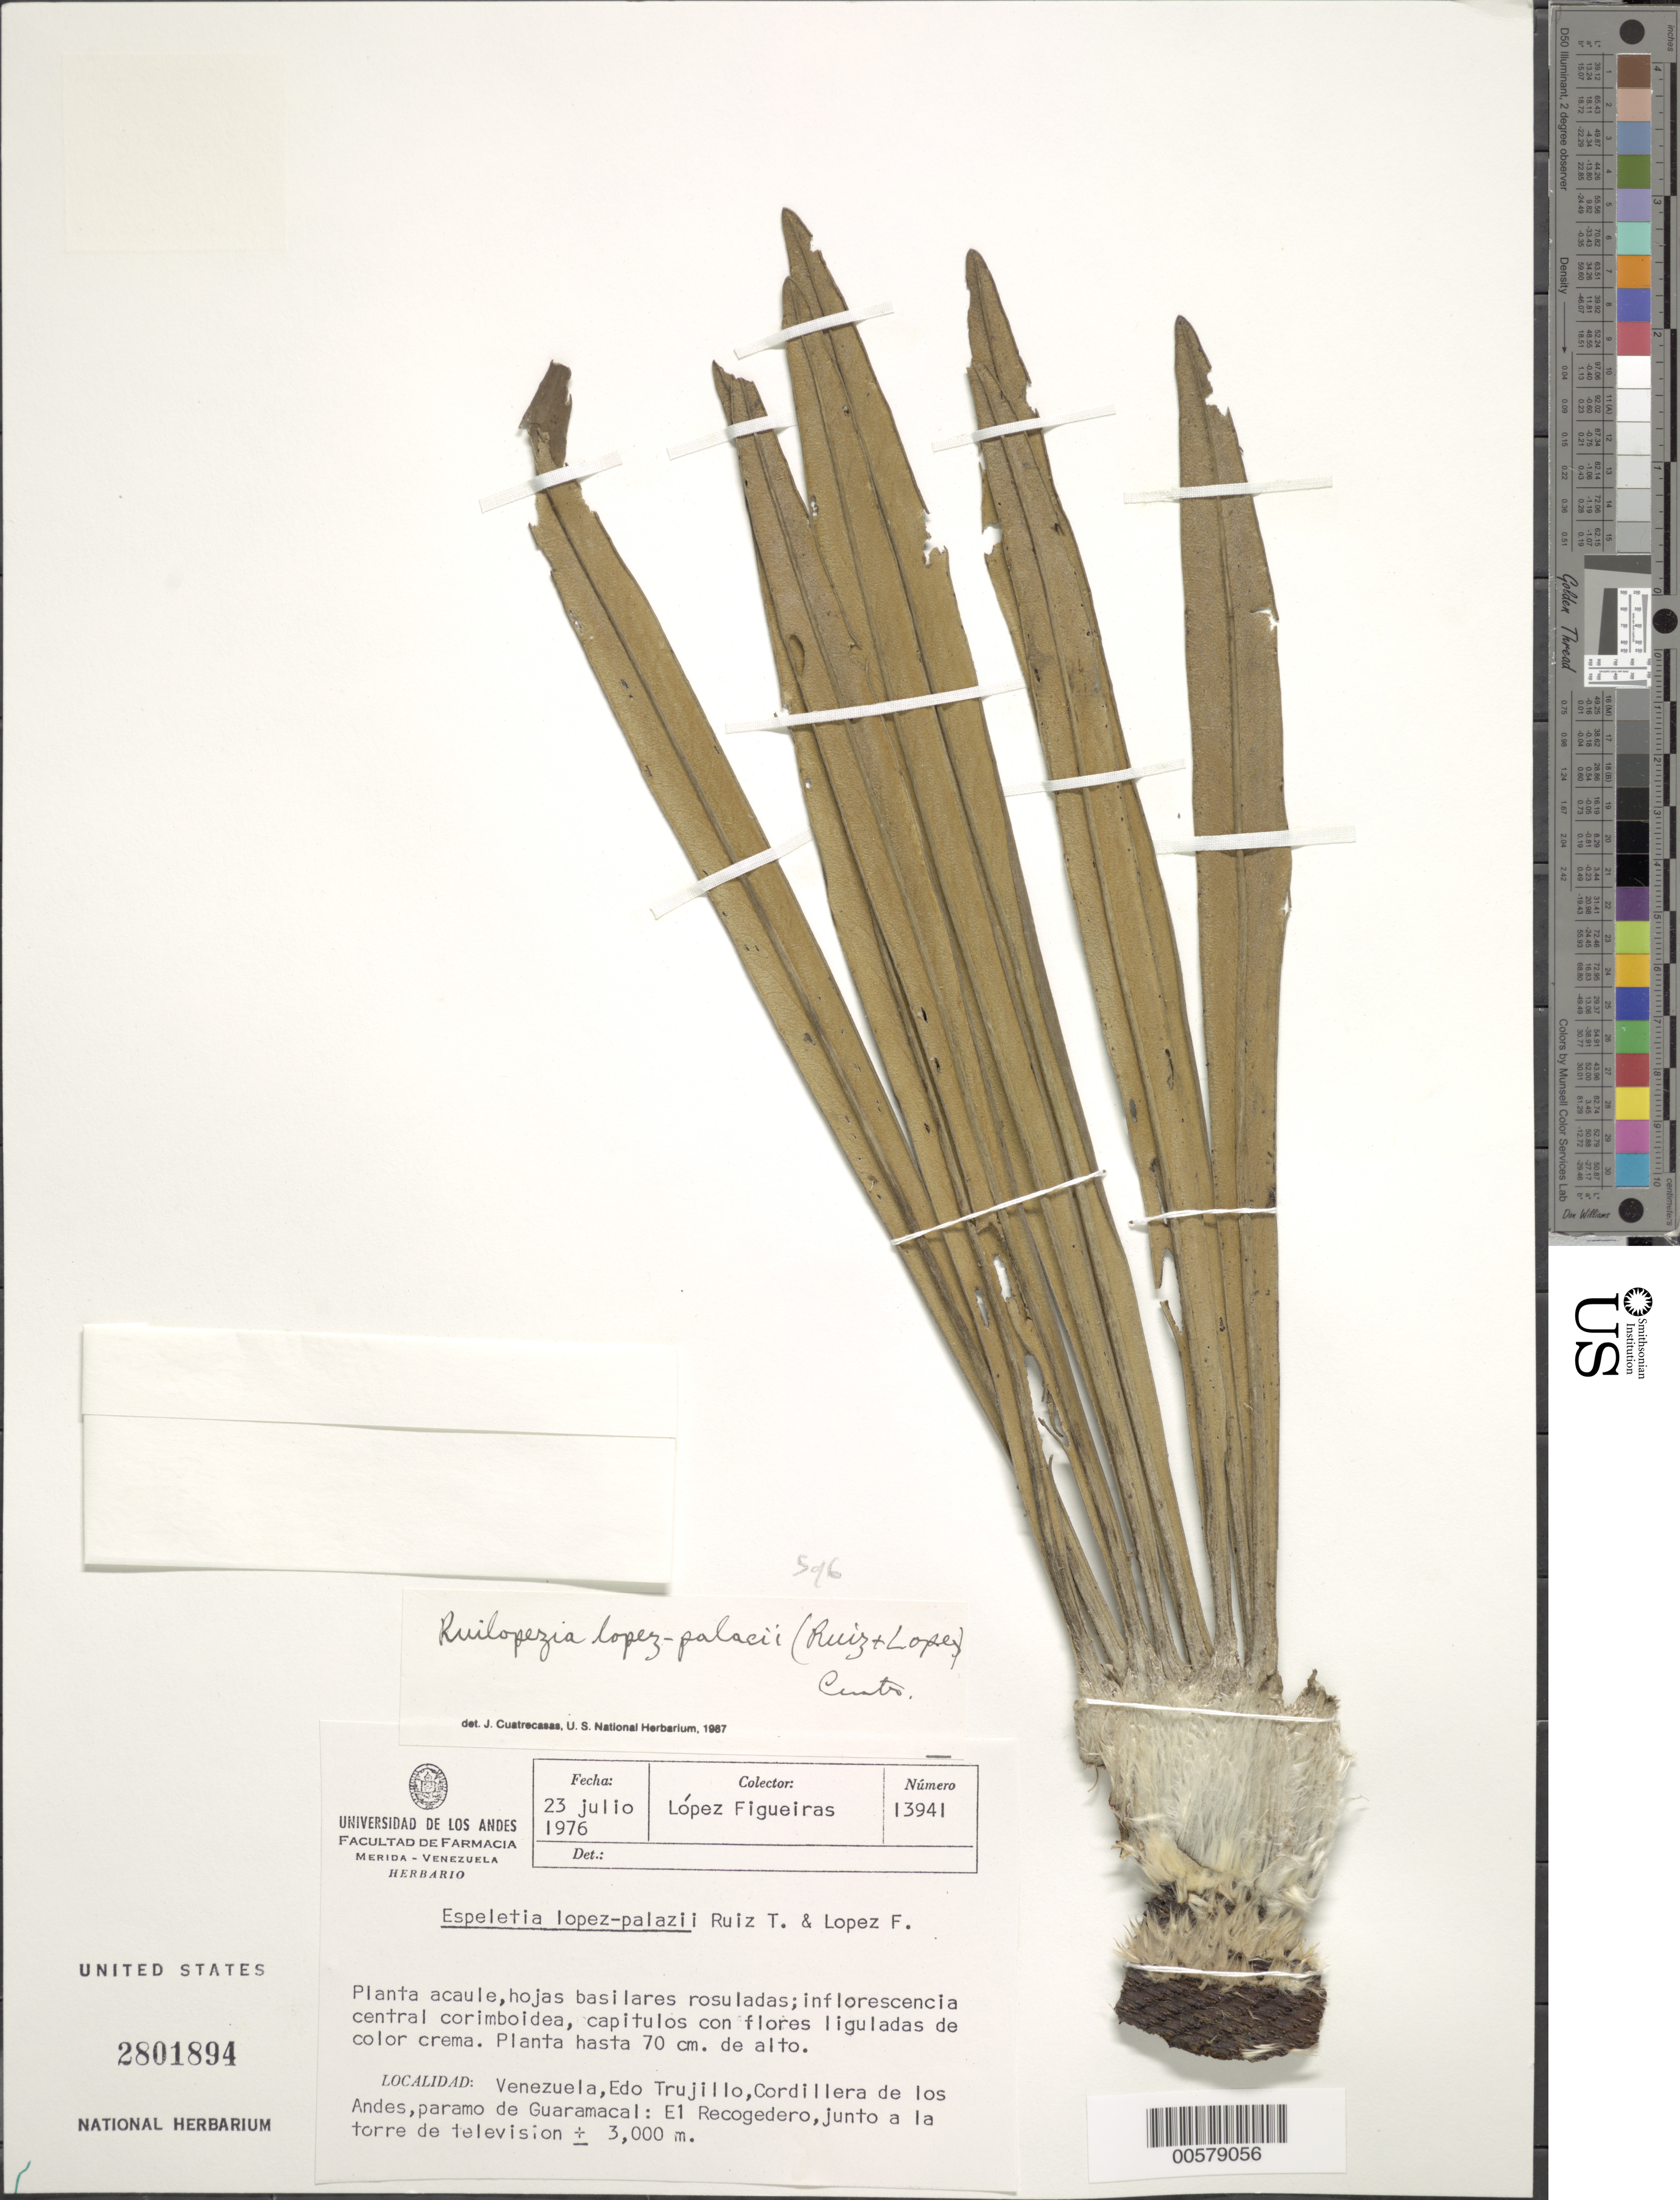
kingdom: Plantae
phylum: Tracheophyta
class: Magnoliopsida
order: Asterales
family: Asteraceae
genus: Ruilopezia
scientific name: Ruilopezia lopez-palacii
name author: (Ruíz-Terán & López Fig.) Cuatrec.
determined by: Cuatrecasas, J.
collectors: M. López Figueiras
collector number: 13941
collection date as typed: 23 Jul 1976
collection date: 1976-07-23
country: Venezuela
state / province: Trujillo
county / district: Boconó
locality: Cordillera de los Andes, paramo de Guaramacal: El Recogedero, junto a la torre de television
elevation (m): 3000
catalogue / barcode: US 2801894